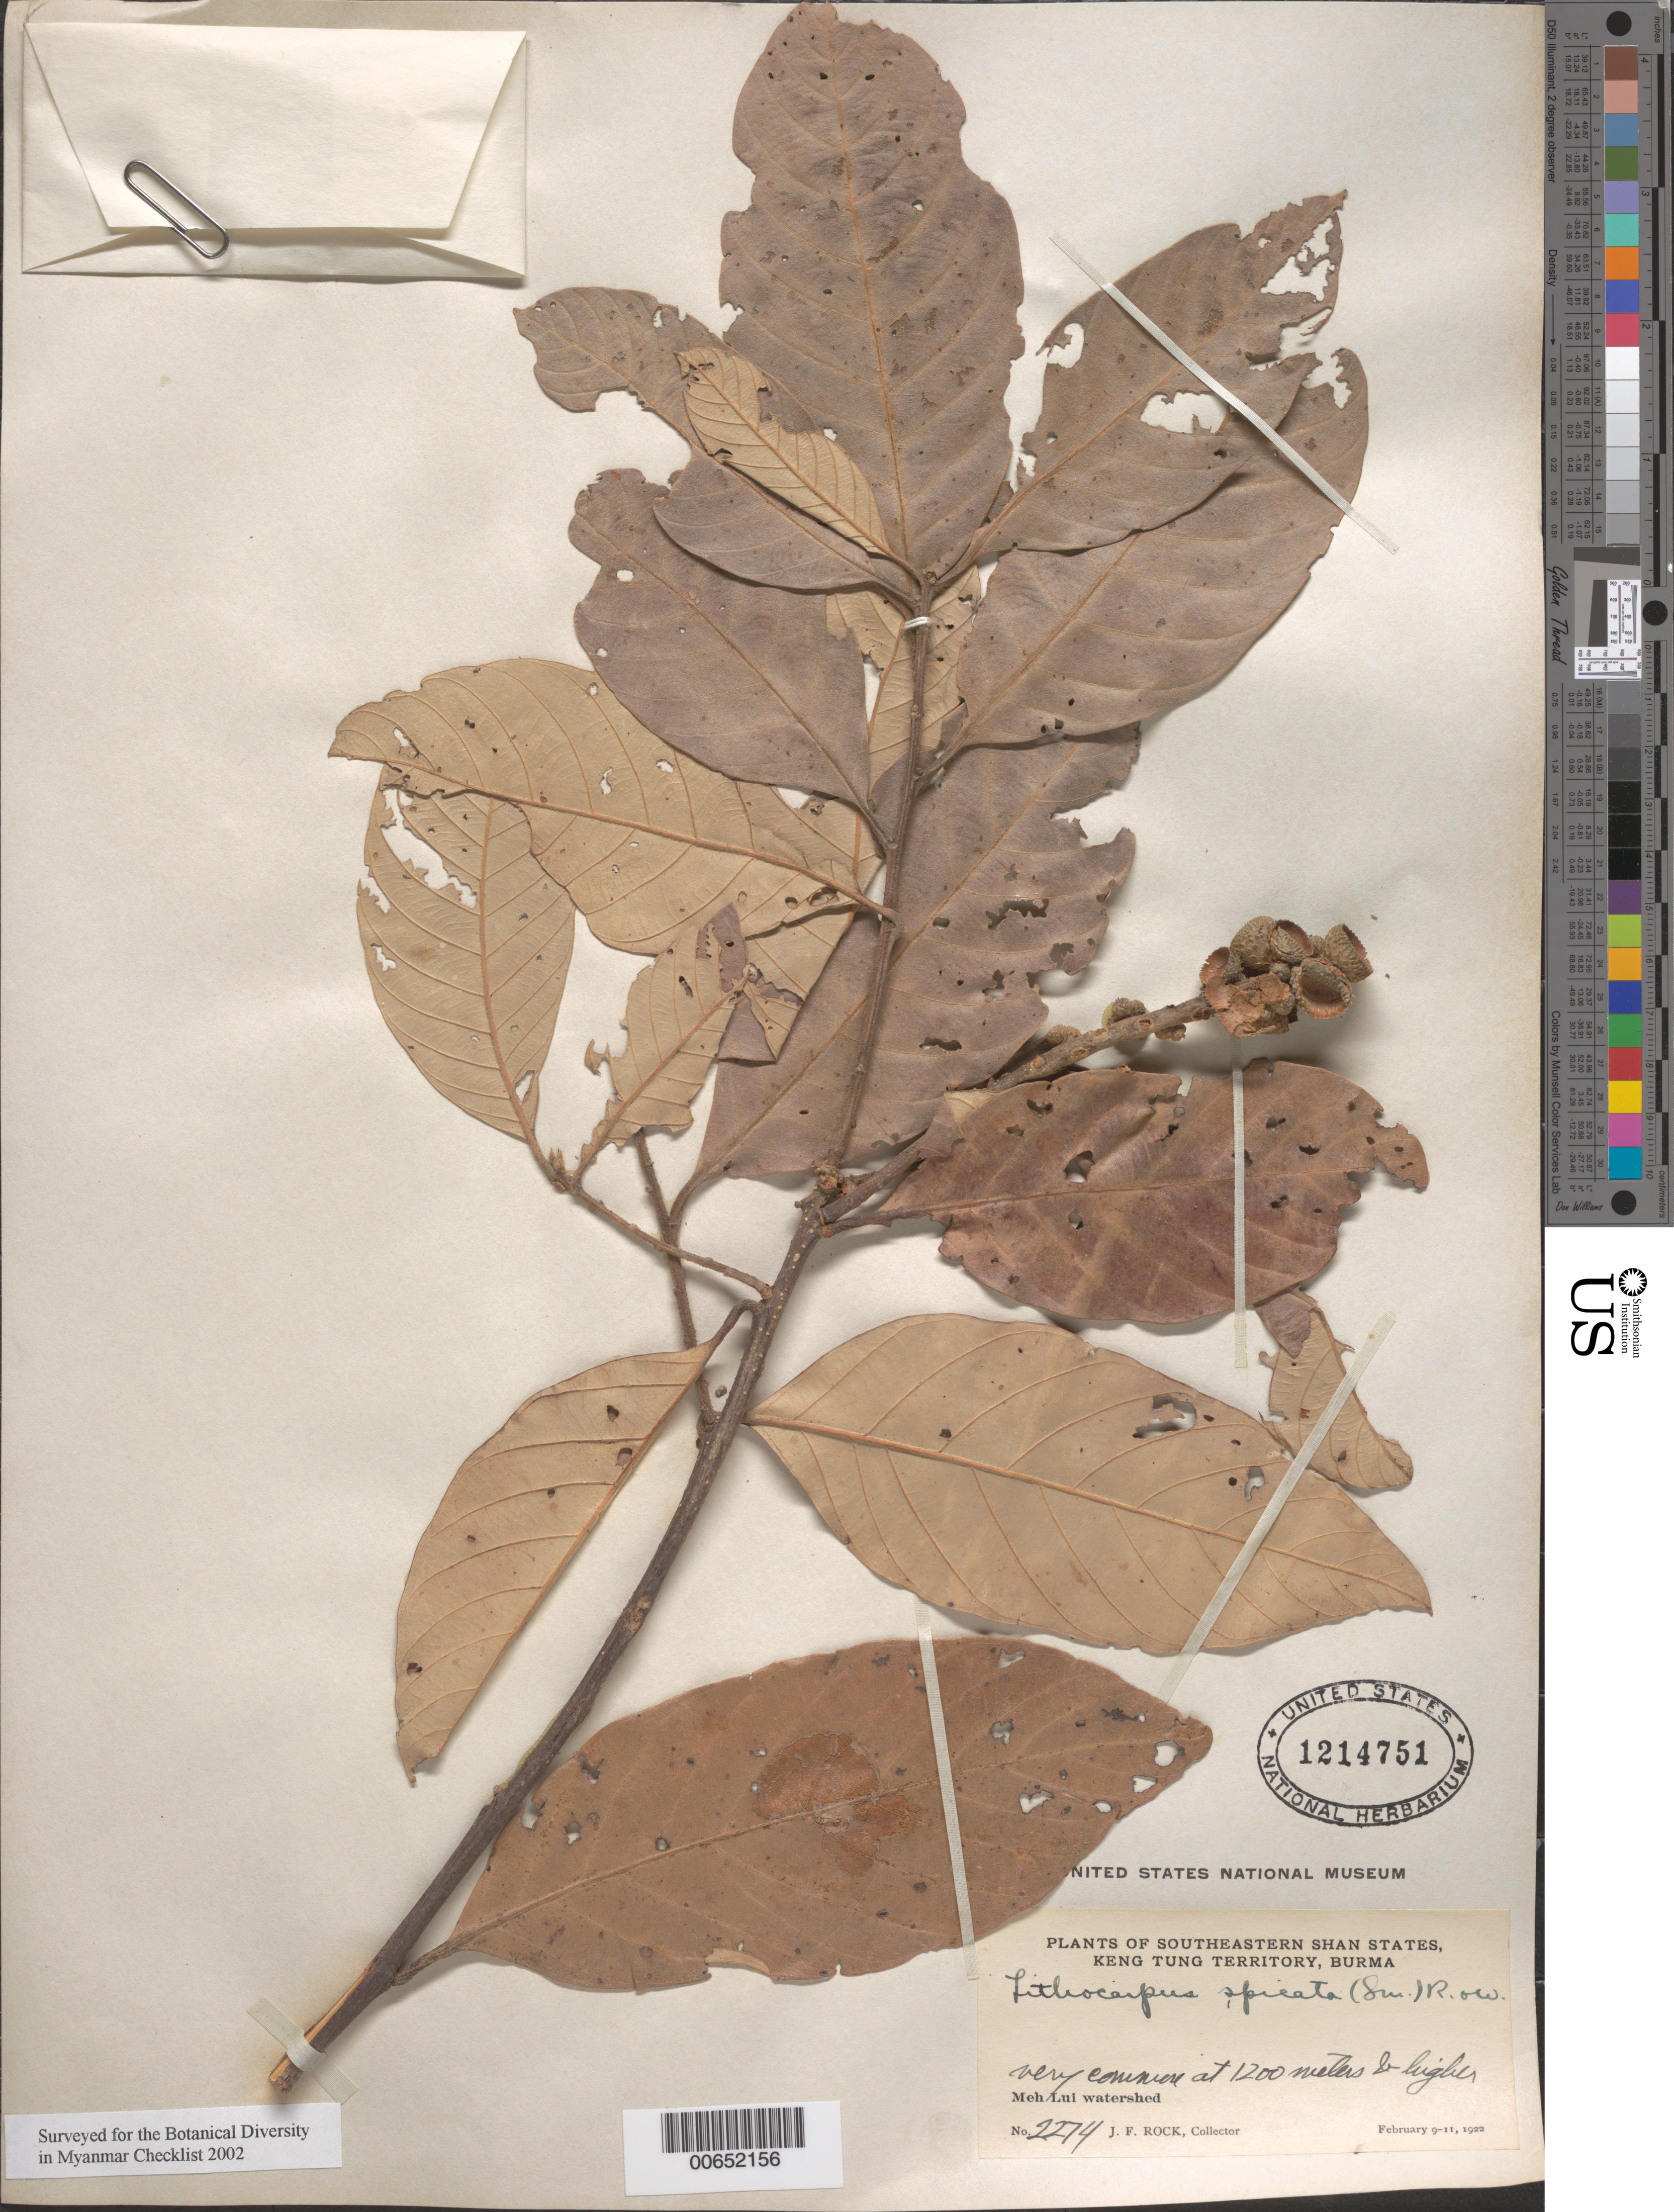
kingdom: Plantae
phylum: Tracheophyta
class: Magnoliopsida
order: Fagales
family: Fagaceae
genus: Lithocarpus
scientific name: Lithocarpus spicatus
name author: (Sm.) Rehder & E.H. Wilson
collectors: J. F. Rock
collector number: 2274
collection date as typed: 09 Feb 1922 to 11 Feb 1922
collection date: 1922-02-09/1922-02-11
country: Myanmar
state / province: Shan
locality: Keng Tung Territory, Meh Lui watershed.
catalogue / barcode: US 1214751